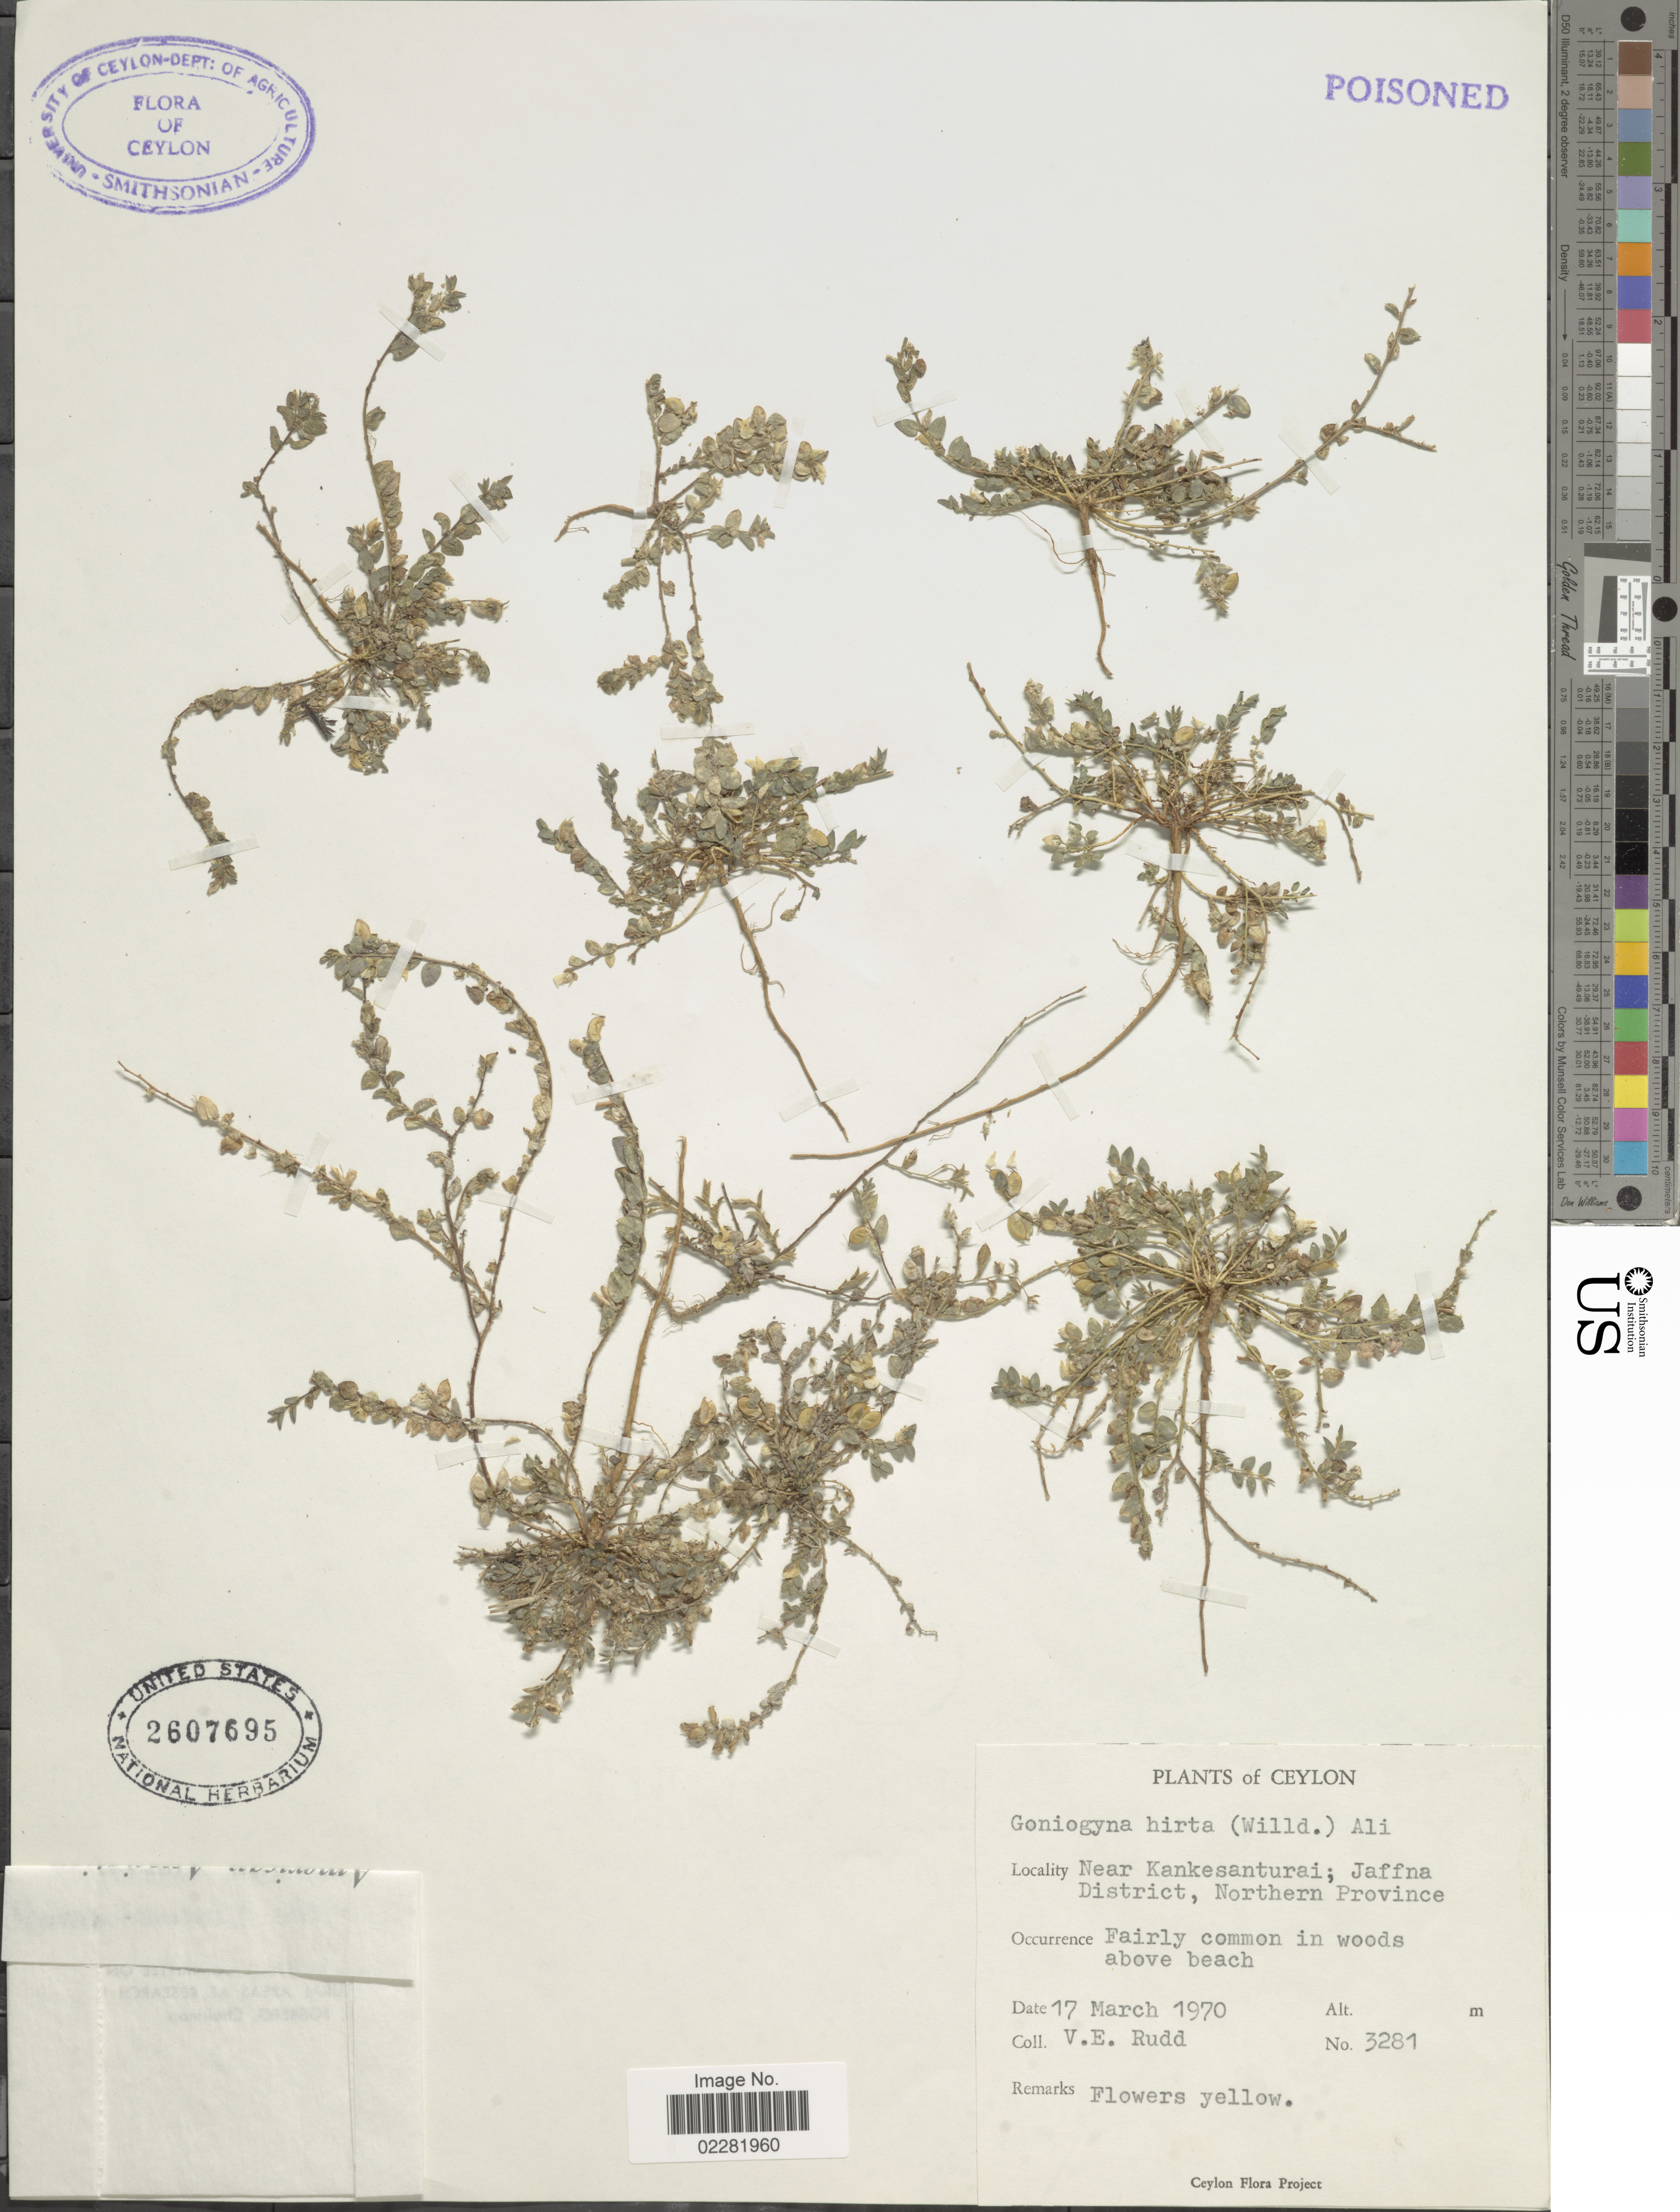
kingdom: Plantae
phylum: Tracheophyta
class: Magnoliopsida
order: Fabales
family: Fabaceae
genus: Crotalaria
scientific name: Crotalaria hebecarpa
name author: (DC.) Rudd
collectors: V. E. Rudd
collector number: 3281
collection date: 1970-03-17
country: Sri Lanka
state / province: Northern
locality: Near Kankesanturai; Jaffna District. Ceylon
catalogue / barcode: US 2607695